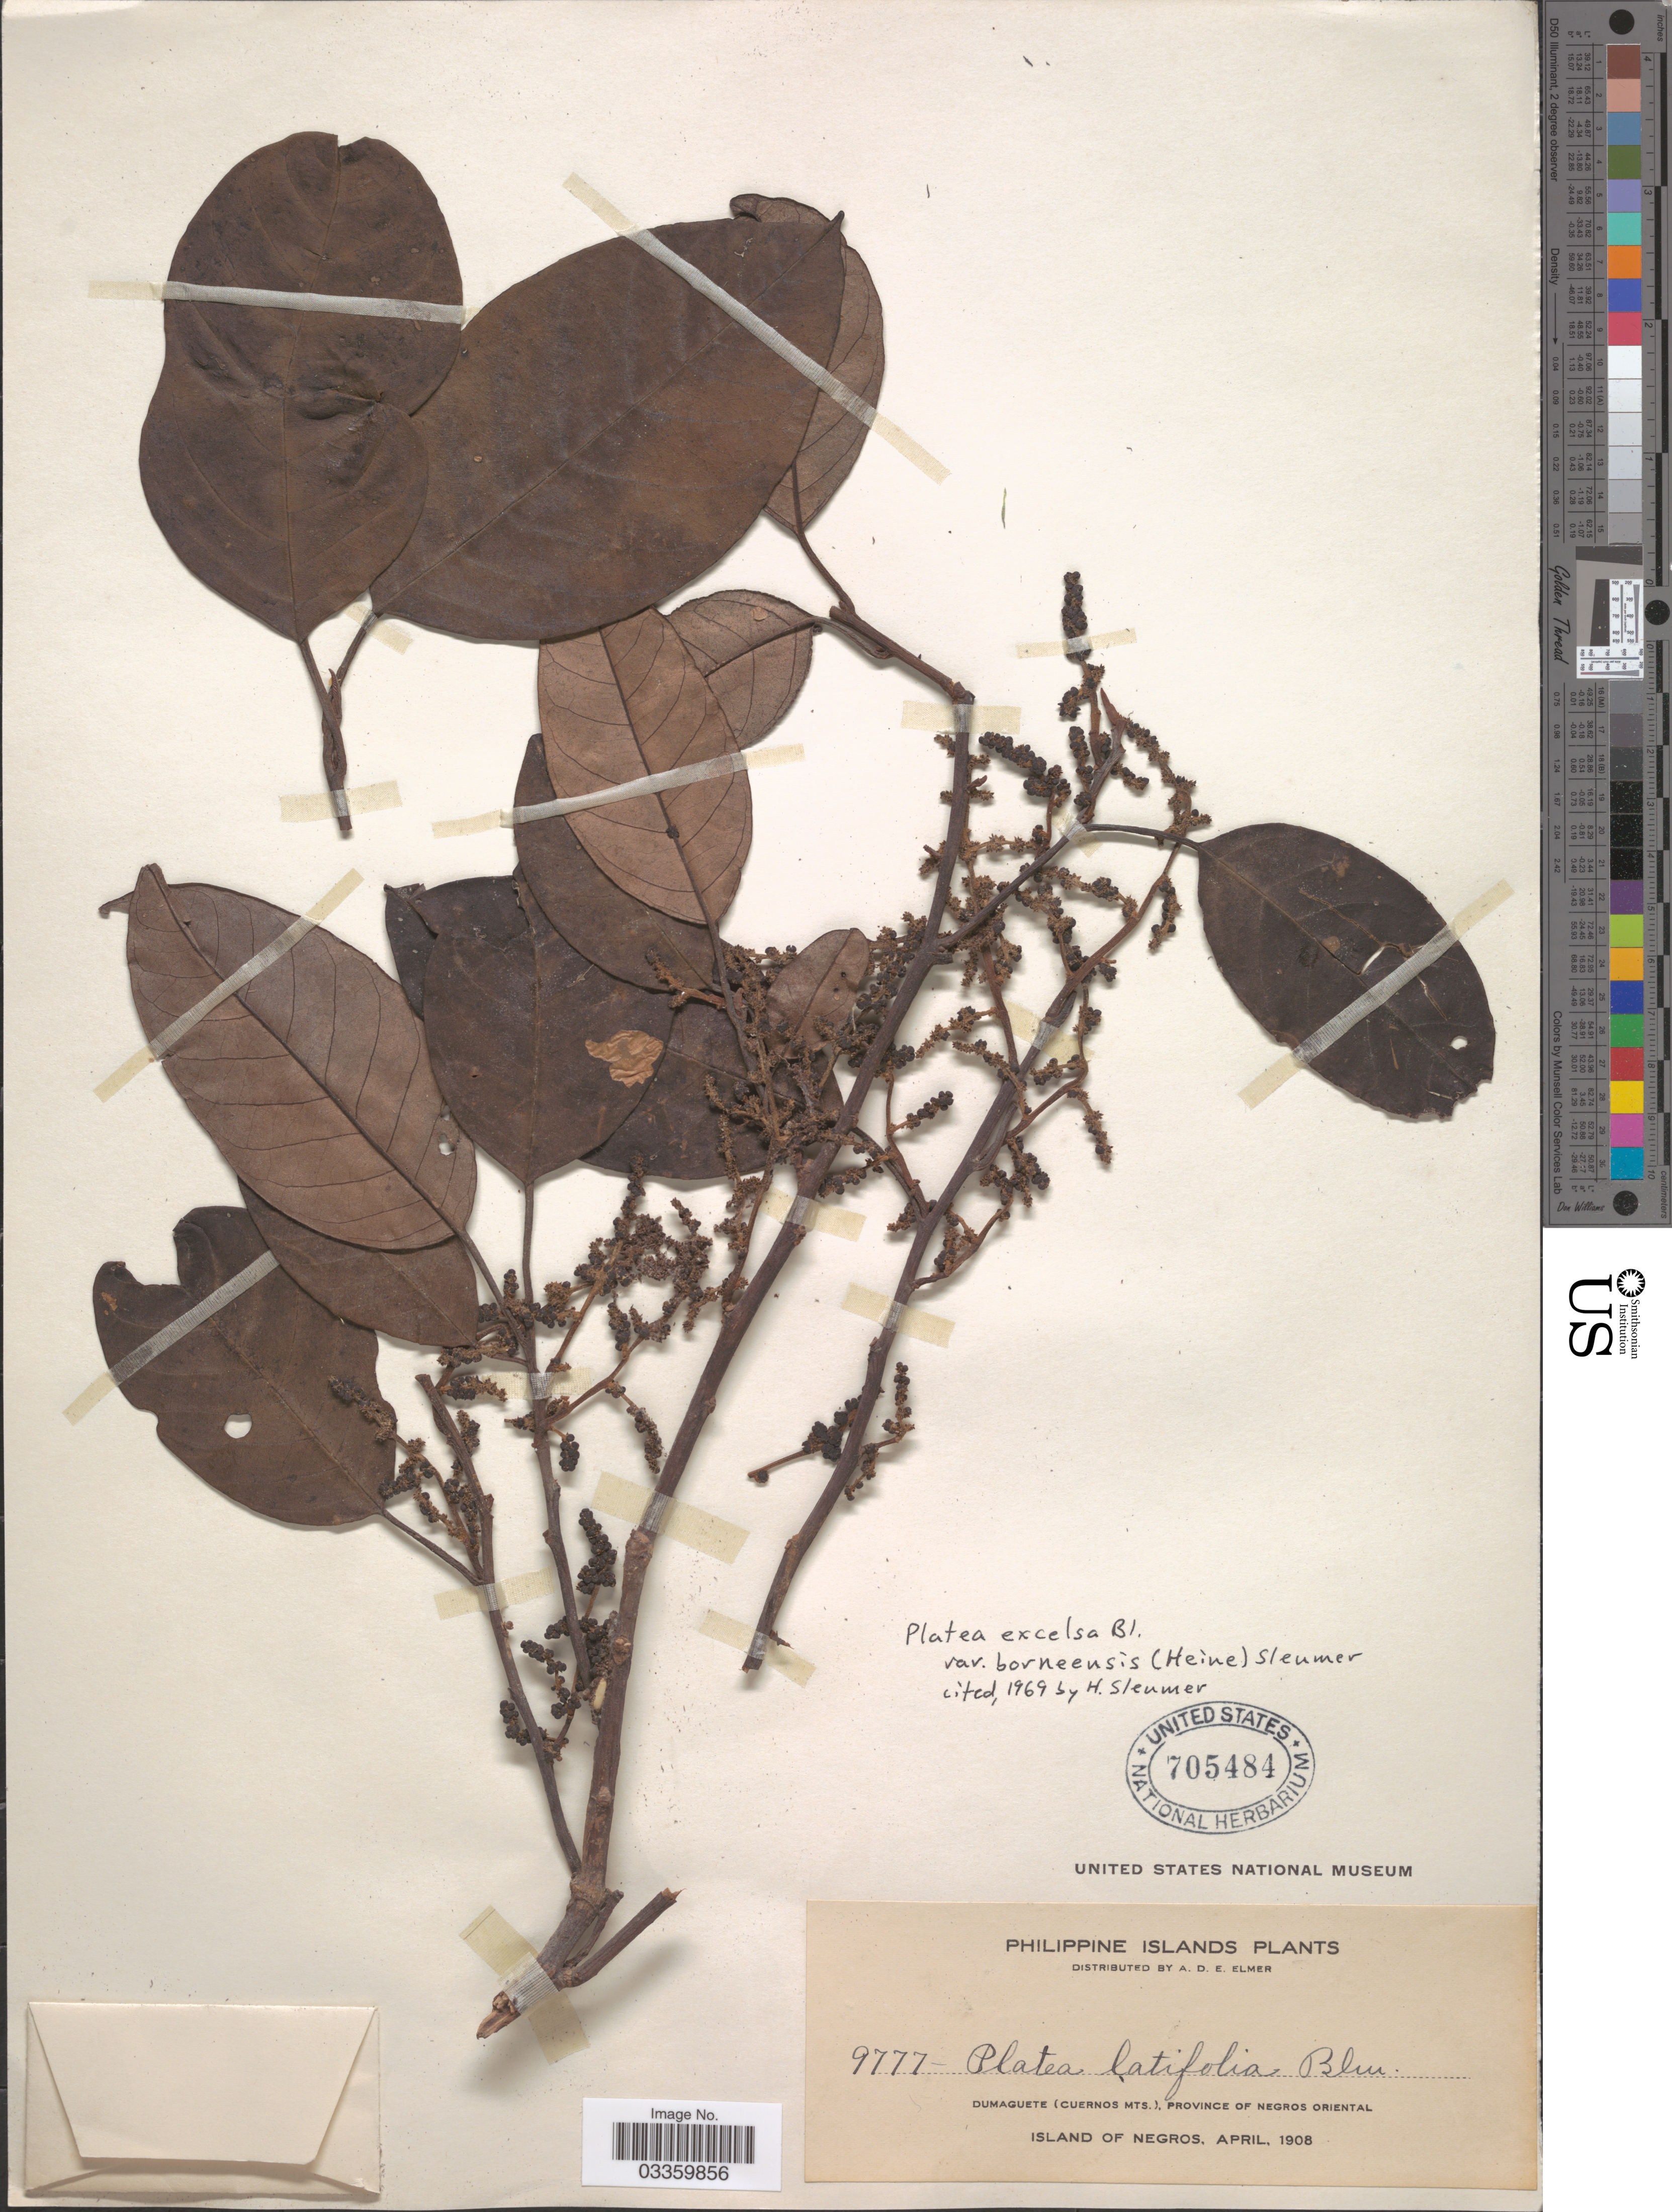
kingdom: Plantae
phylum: Tracheophyta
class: Magnoliopsida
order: Metteniusales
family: Metteniusaceae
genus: Platea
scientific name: Platea excelsa var. borneensia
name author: (Blume) Sleumer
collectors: A. D. E. Elmer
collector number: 9777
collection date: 1908-04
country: Philippines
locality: Philippine Islands. Dumaguete (Cuernos Mts.), province of Negros Oriental. Island of Negros.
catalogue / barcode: US 705484